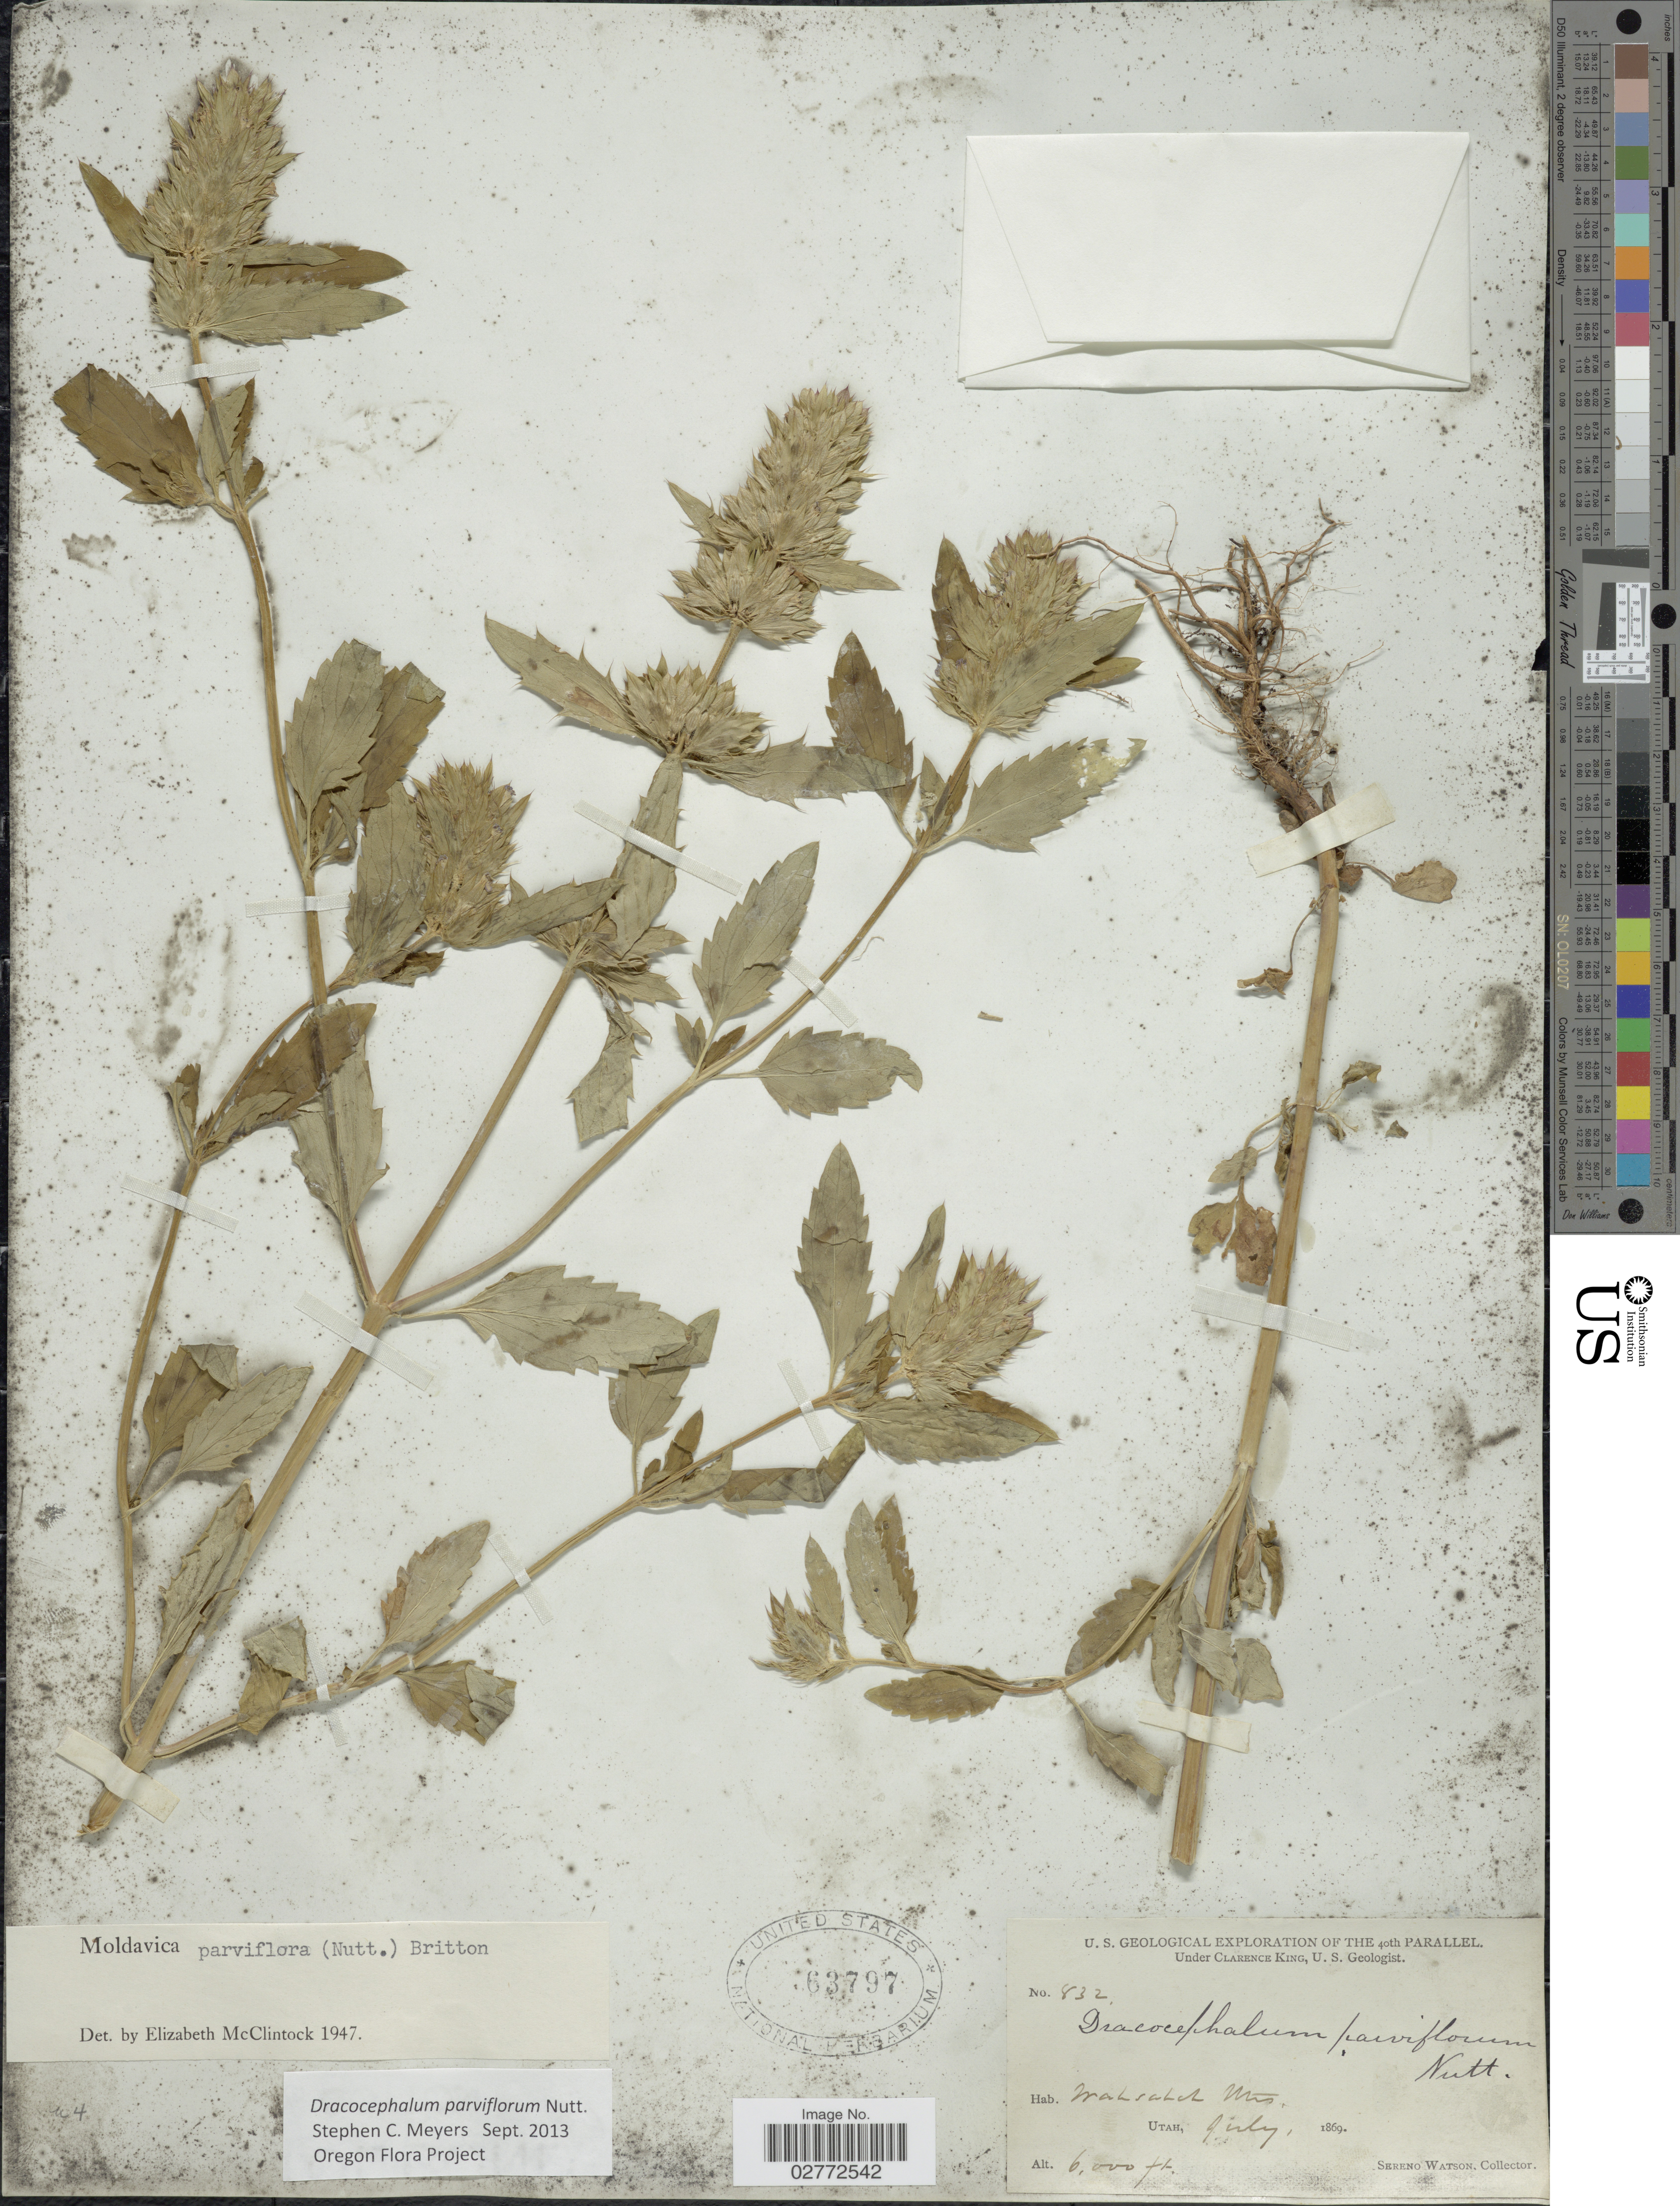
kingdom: Plantae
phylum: Tracheophyta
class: Magnoliopsida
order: Lamiales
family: Lamiaceae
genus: Dracocephalum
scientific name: Dracocephalum parviflorum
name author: Nutt.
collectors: S. Watson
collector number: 832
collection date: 1869-07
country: United States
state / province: Utah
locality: Wasatch Mts.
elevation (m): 1829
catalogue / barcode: US 63797